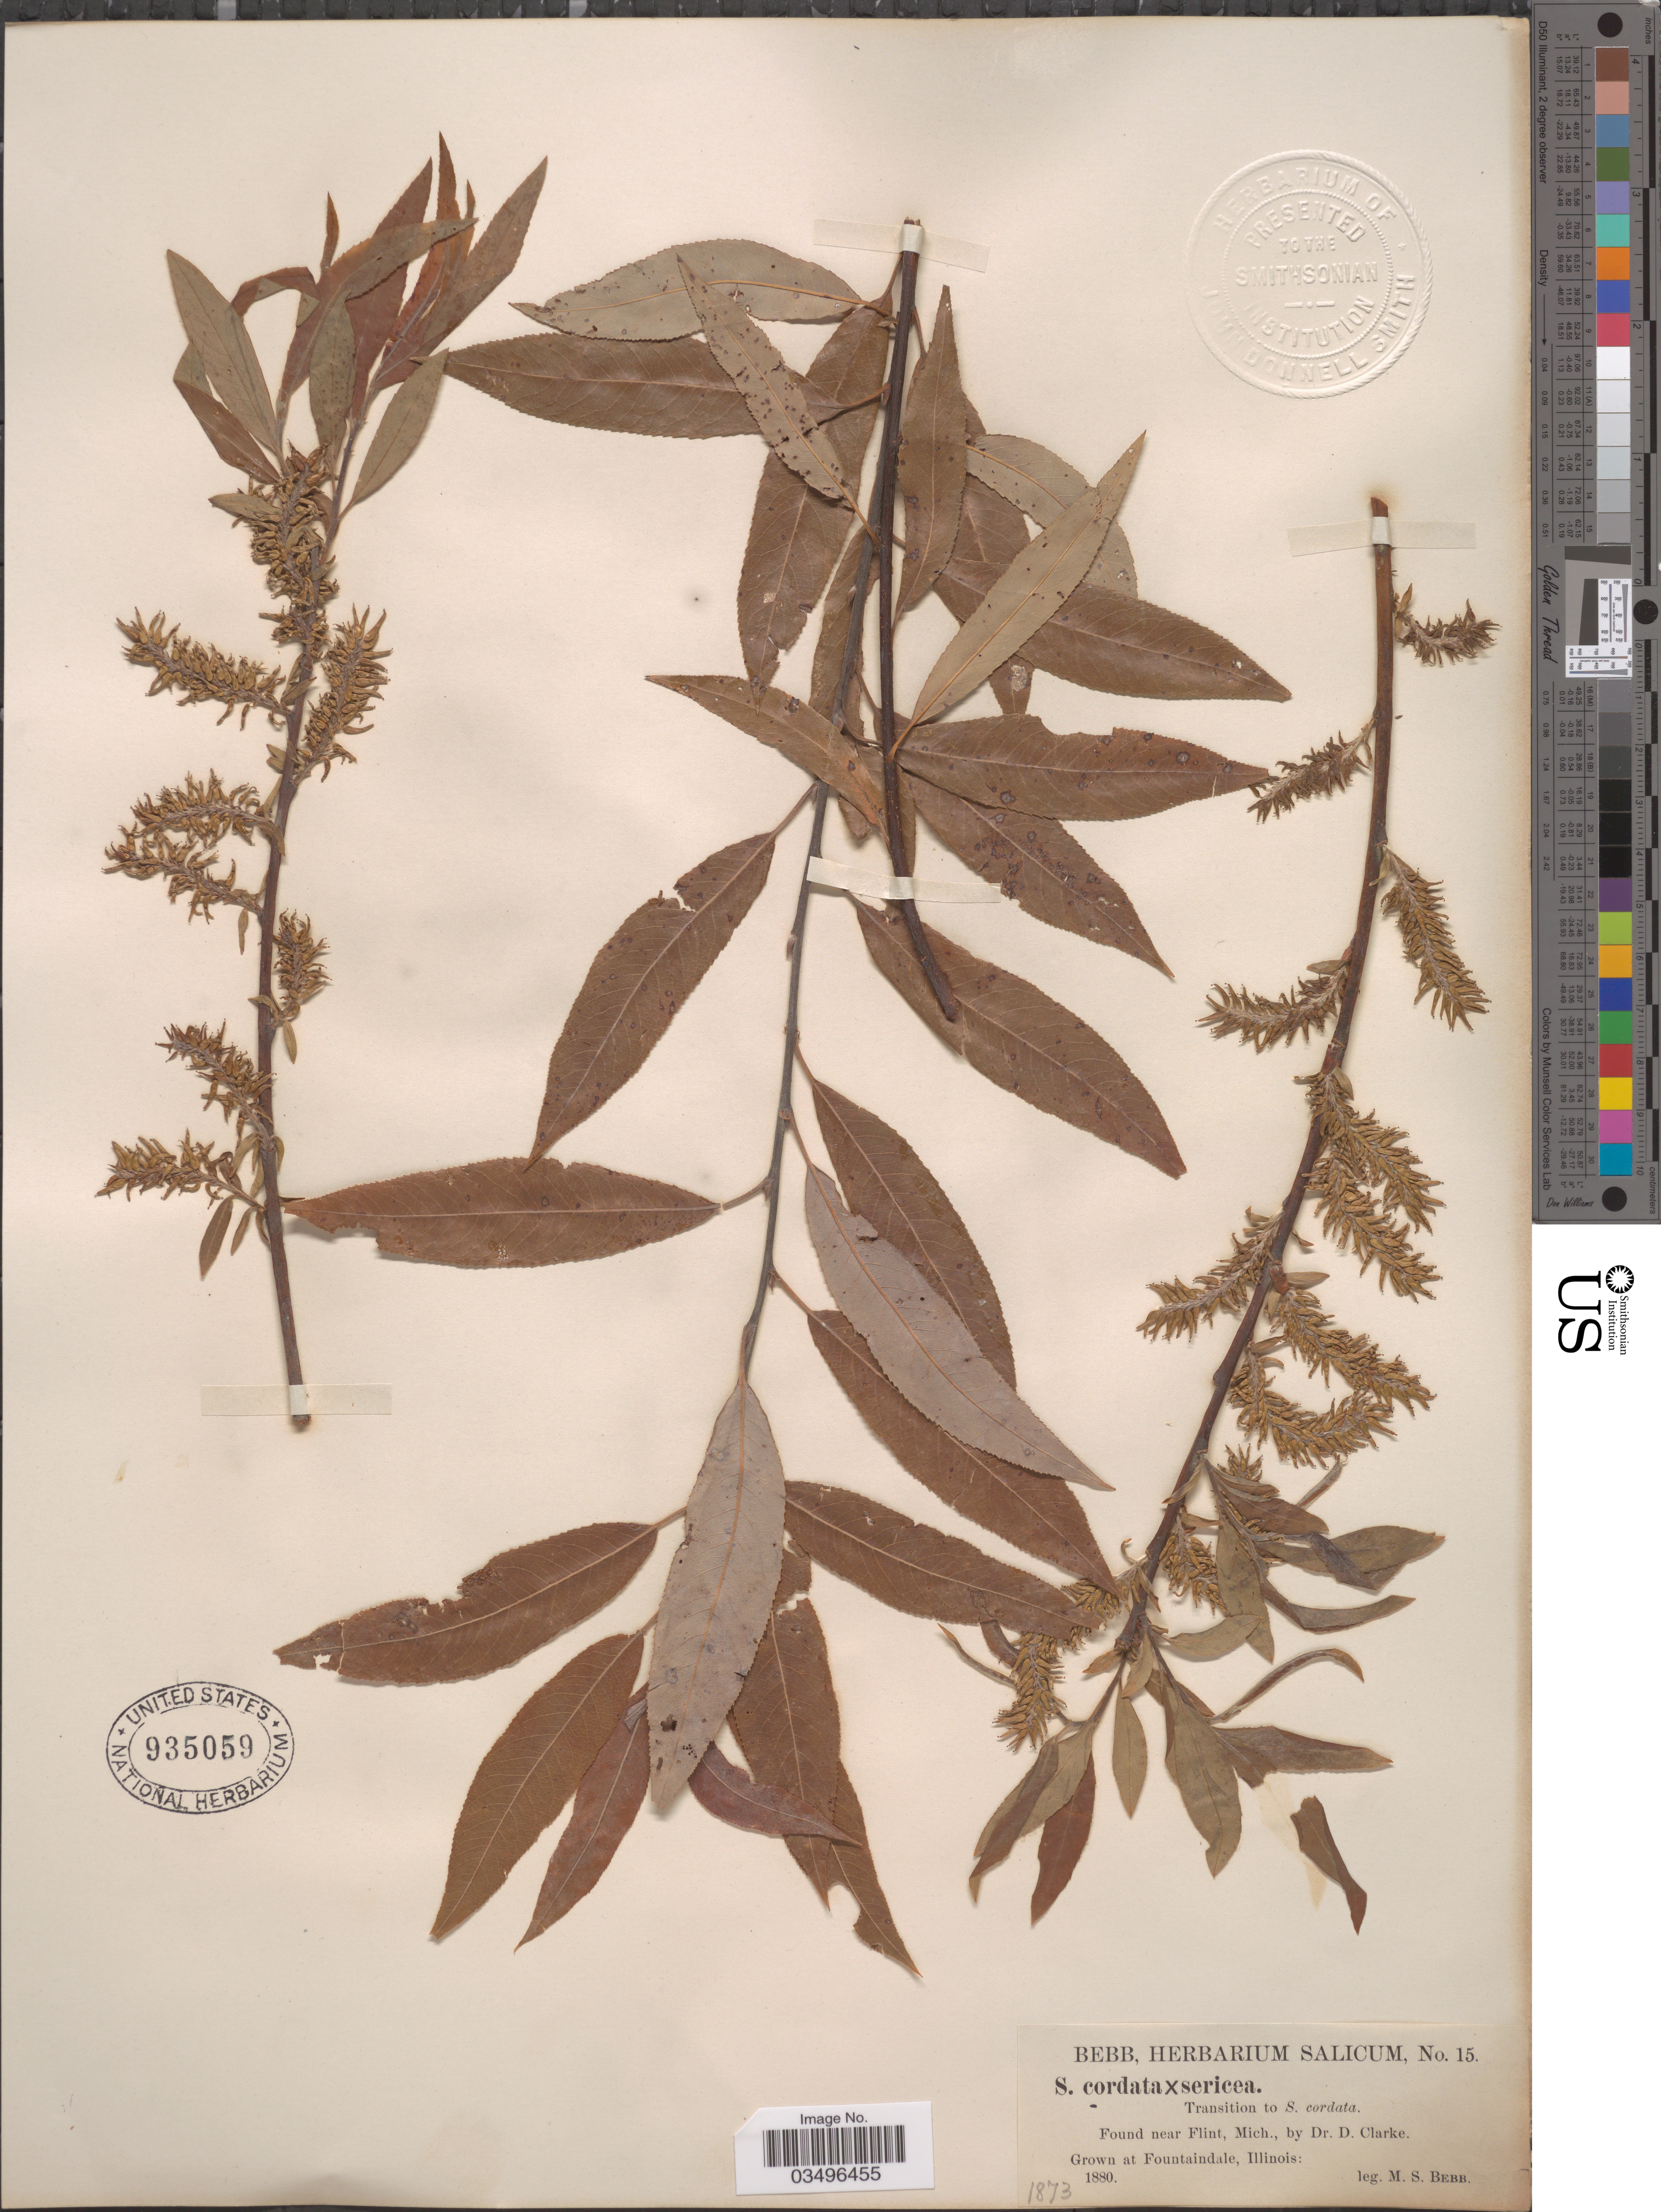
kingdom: Plantae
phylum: Tracheophyta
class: Magnoliopsida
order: Malpighiales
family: Salicaceae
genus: Salix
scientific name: Salix cordata x S. sericea Marshall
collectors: M. Bebb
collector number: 15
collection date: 1880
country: United States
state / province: Illinois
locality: Grown at Fountaindale.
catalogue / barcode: US 935059